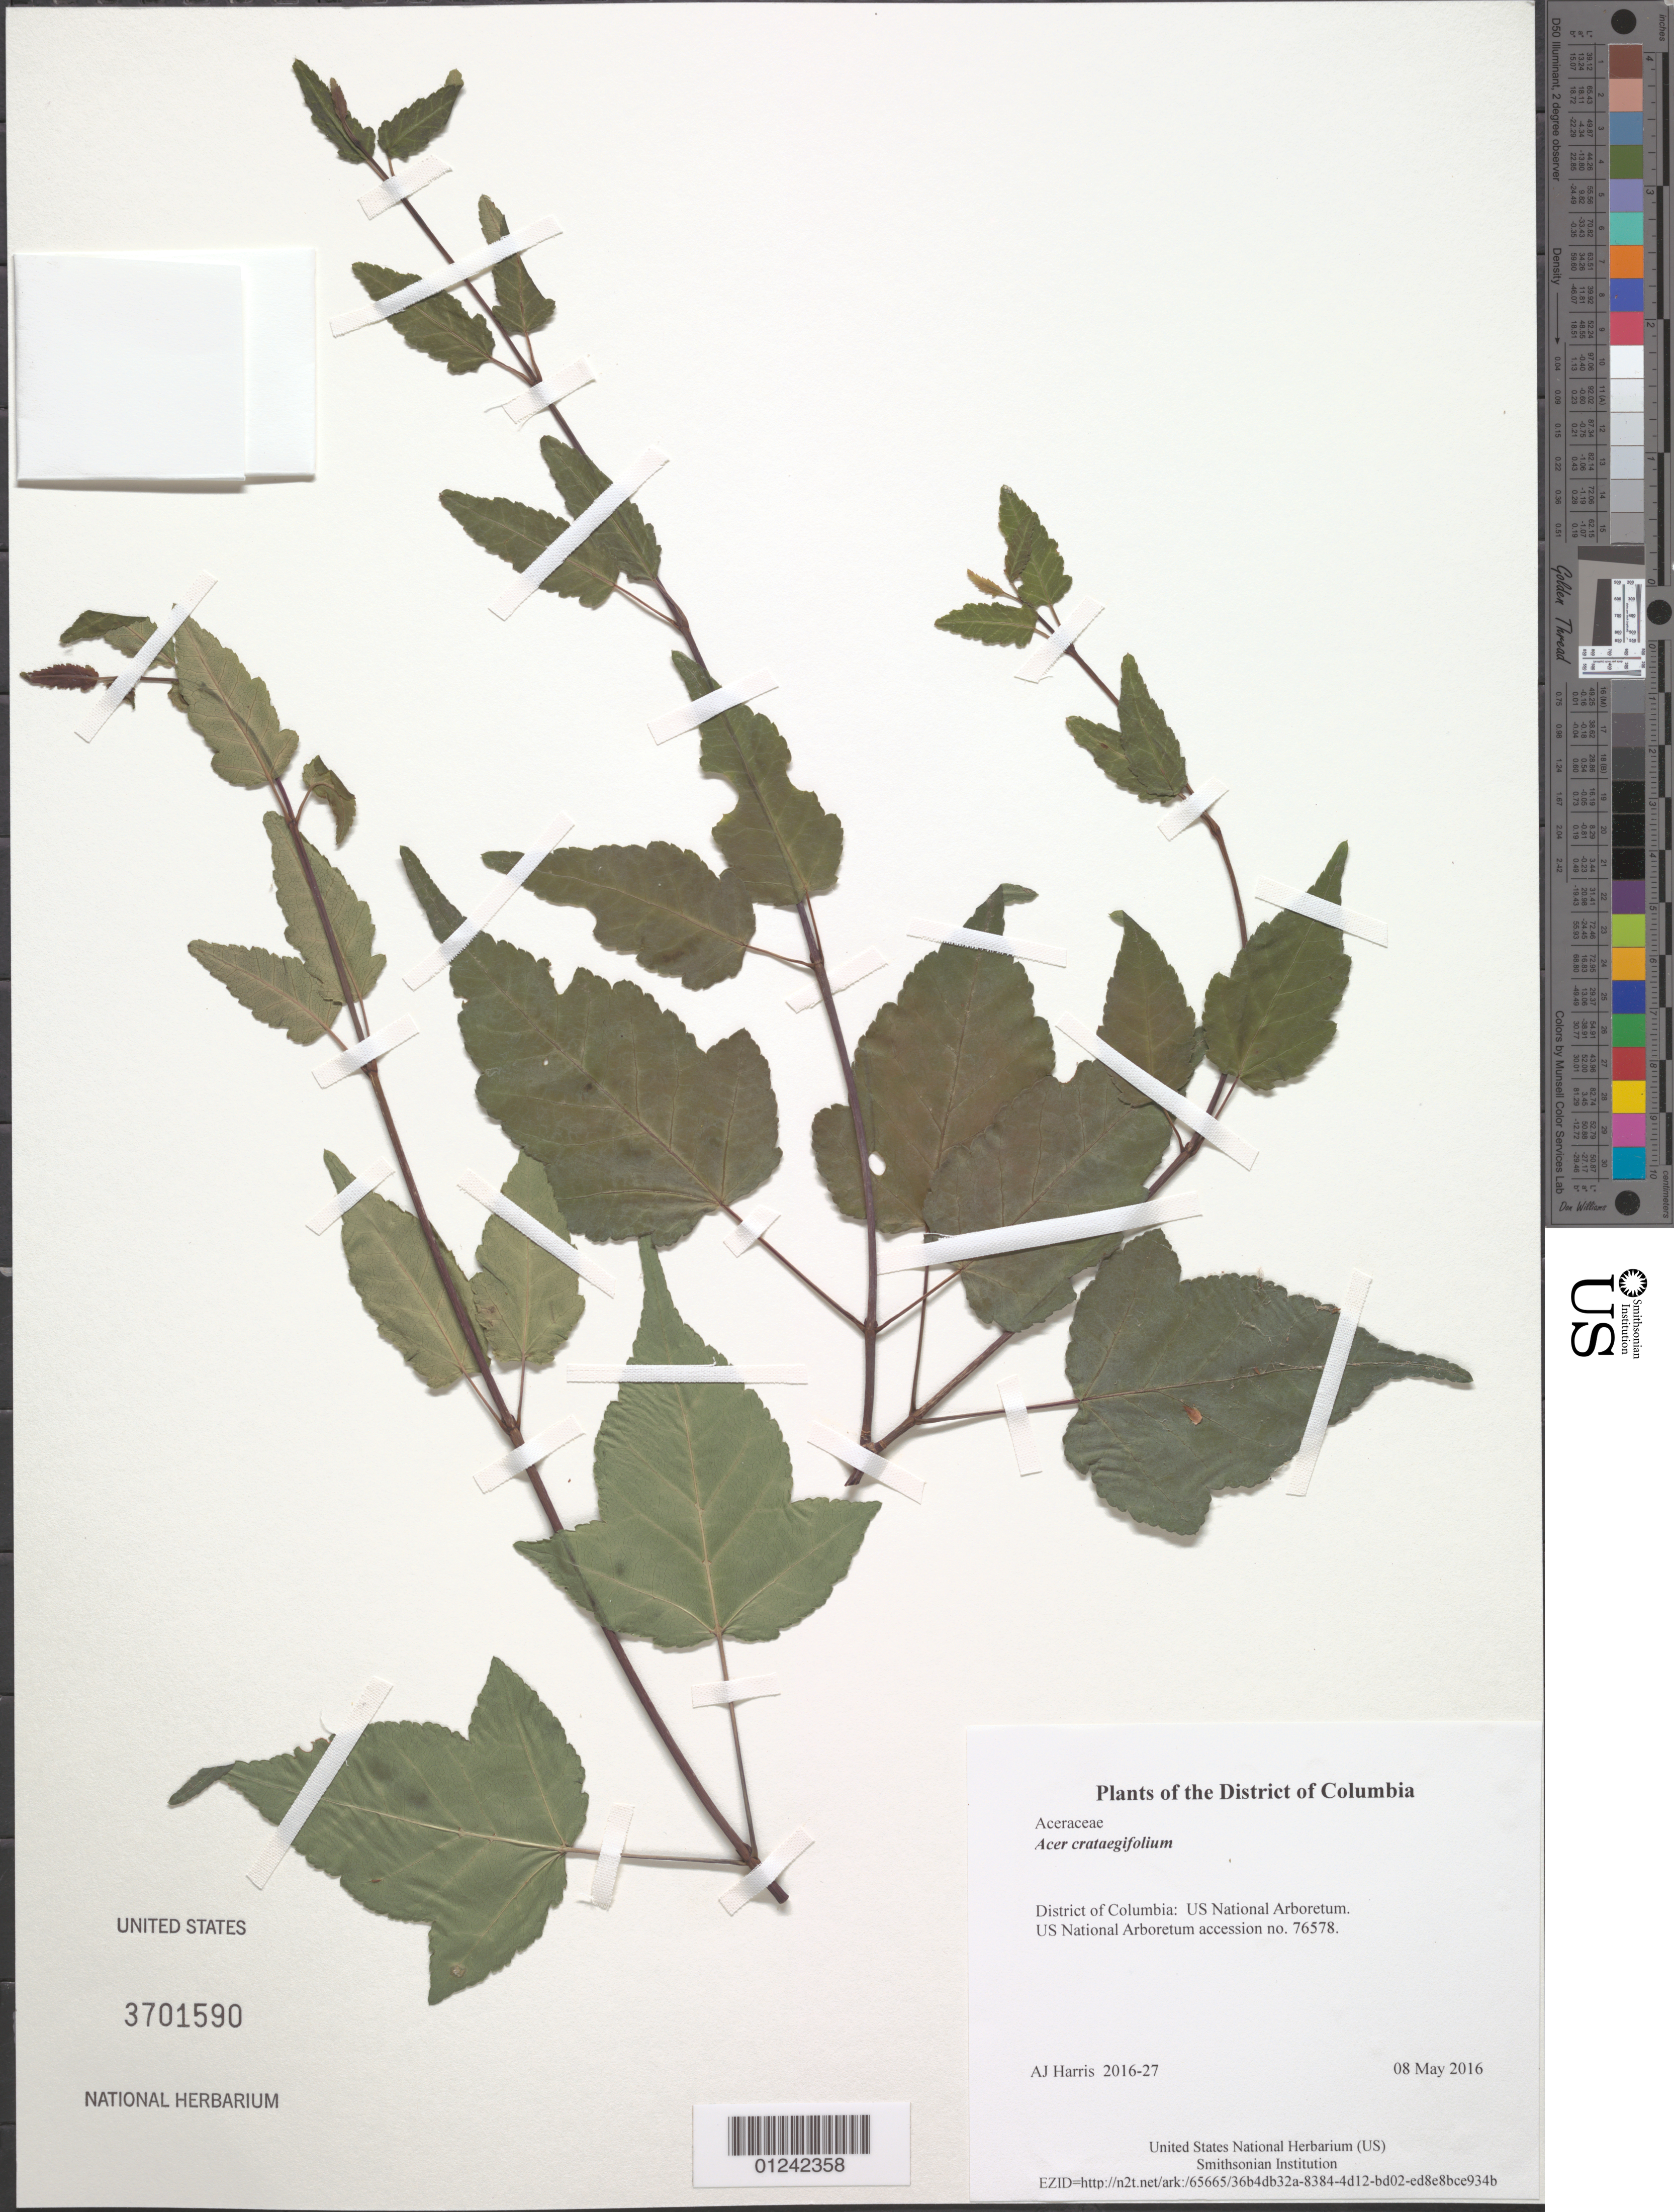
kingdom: Plantae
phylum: Tracheophyta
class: Magnoliopsida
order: Sapindales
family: Sapindaceae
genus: Acer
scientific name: Acer crataegifolium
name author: Siebold & Zucc.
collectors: A. J. Harris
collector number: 2016-27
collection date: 2016-05-08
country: United States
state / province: District of Columbia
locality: US National Arboretum.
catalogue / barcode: US 3701590